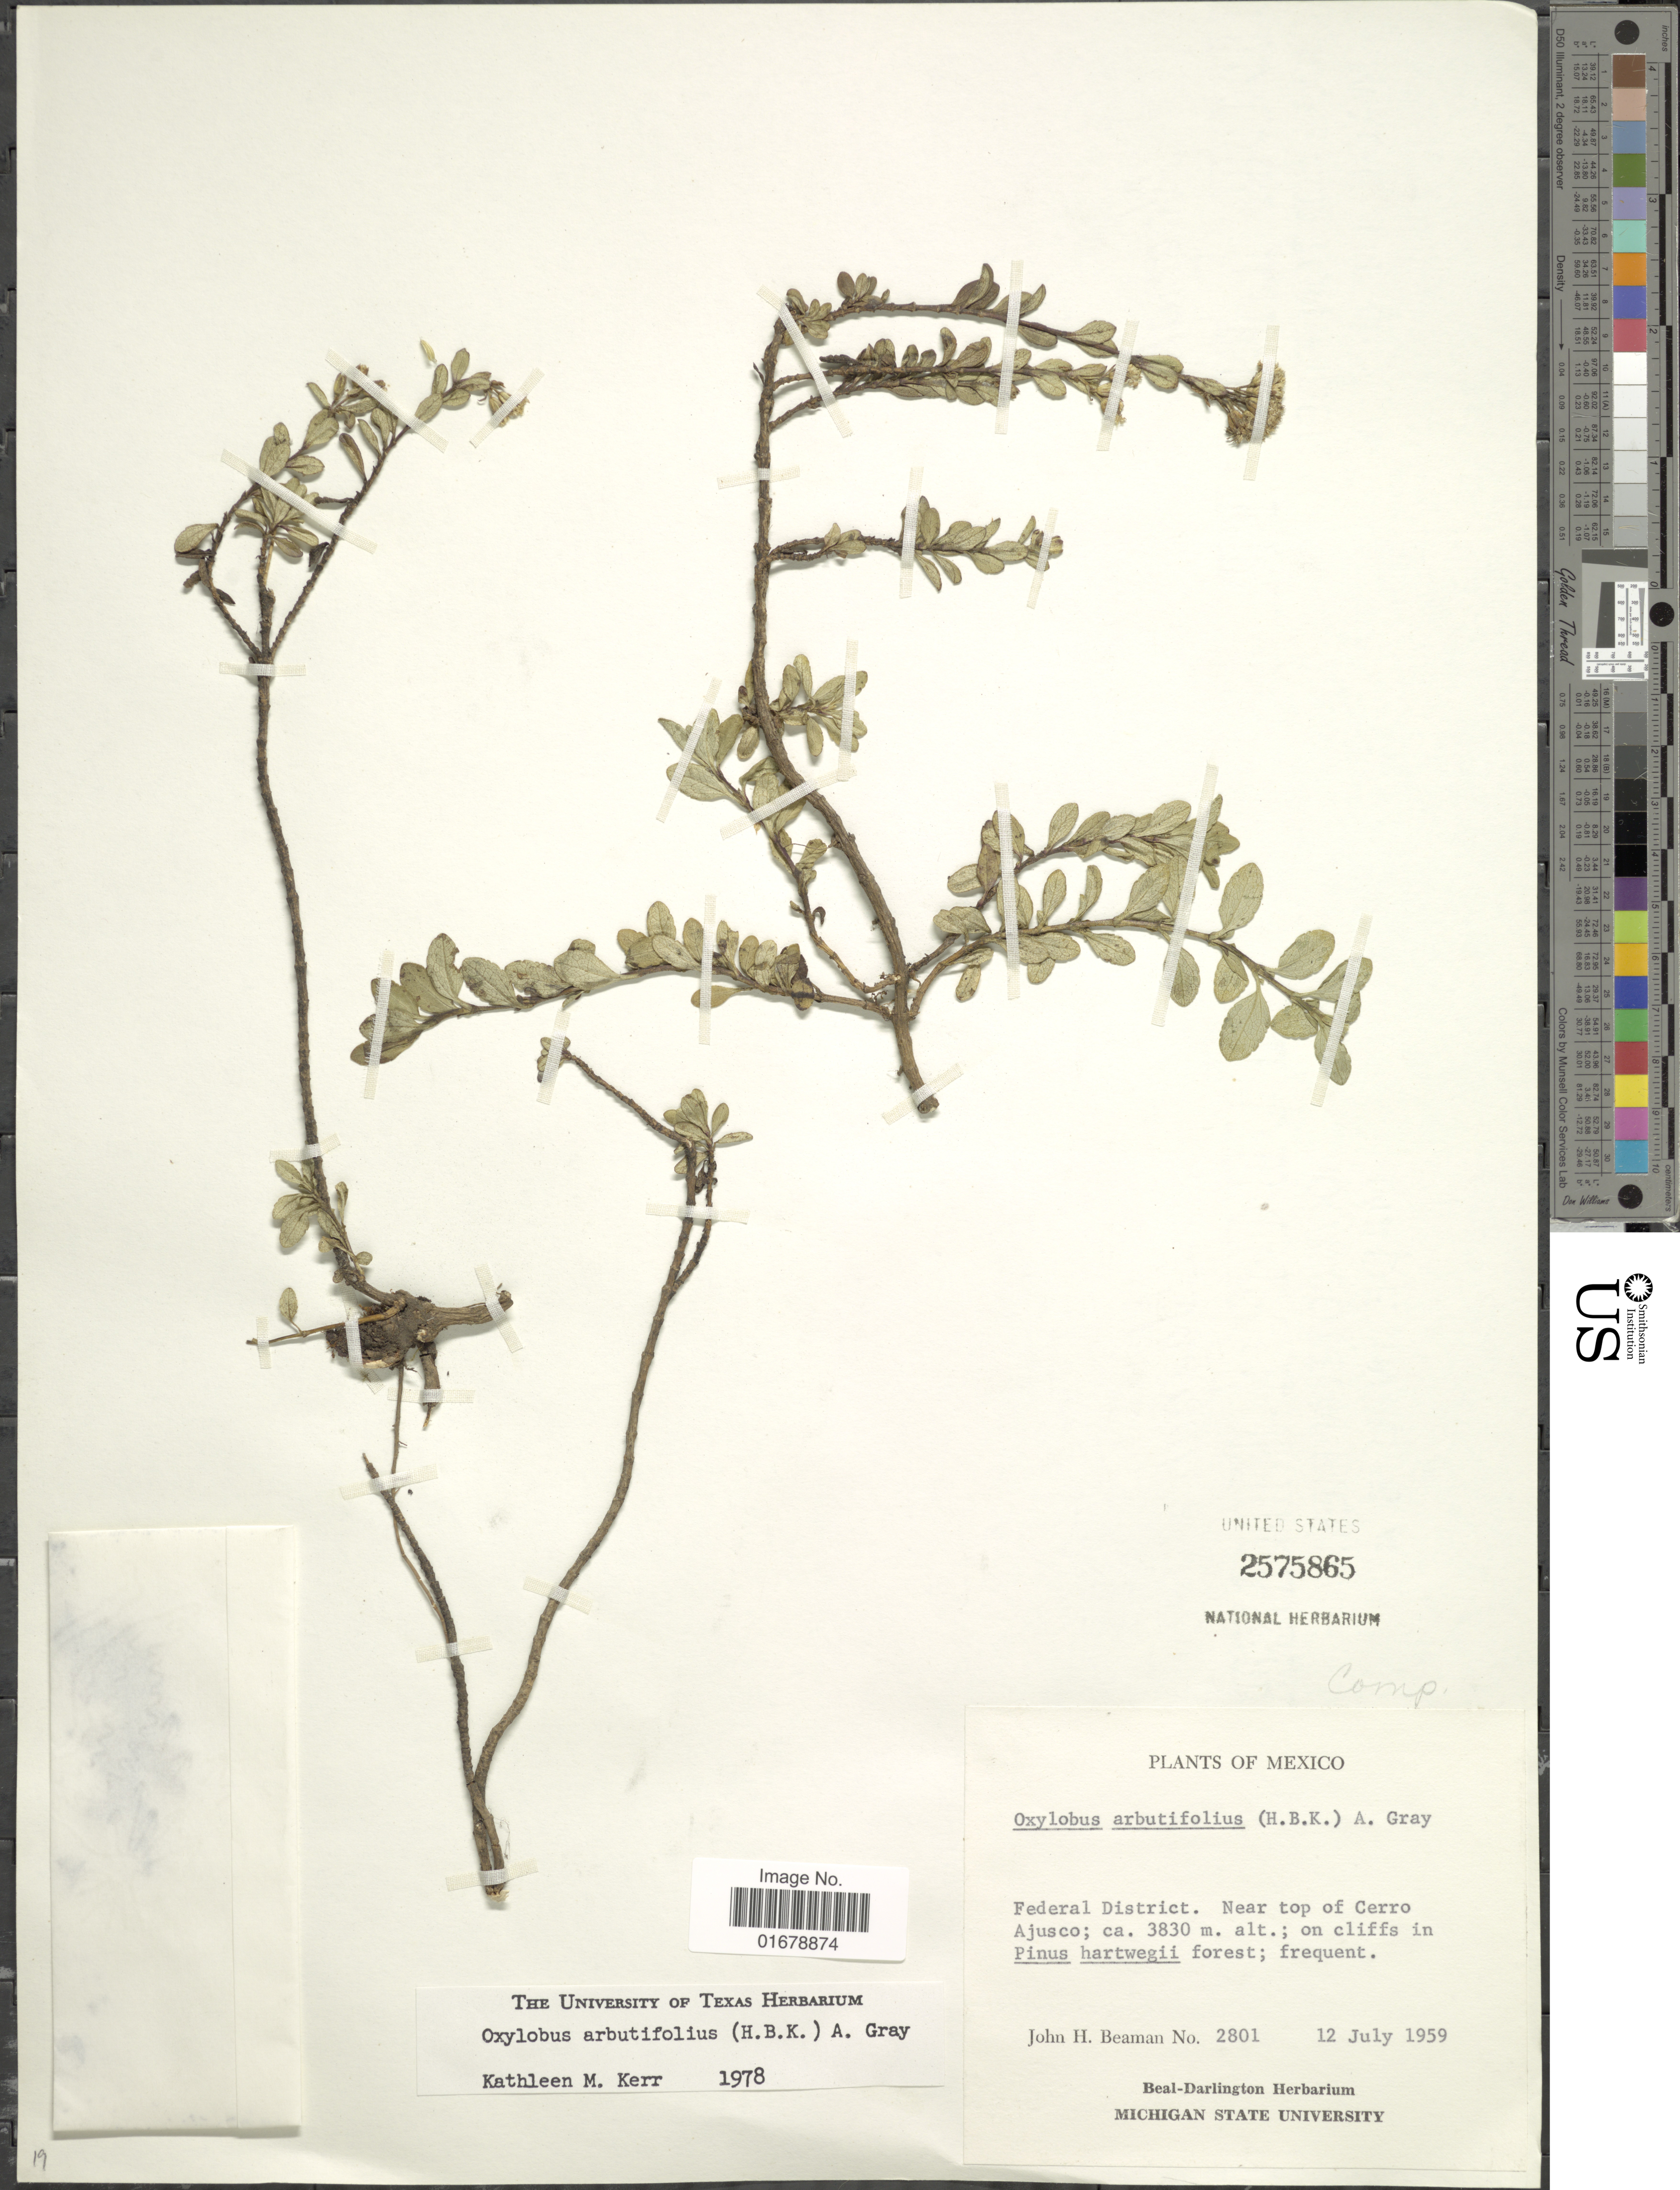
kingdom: Plantae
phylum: Tracheophyta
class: Magnoliopsida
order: Asterales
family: Asteraceae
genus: Oxylobus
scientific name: Oxylobus arbutifolius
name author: (Kunth) A. Gray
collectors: J. H. Beaman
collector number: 2801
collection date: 1959-07-12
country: Mexico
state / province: Distrito Federal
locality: México. Federal District. near top of Cerro Ajusco. on cliffs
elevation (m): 3830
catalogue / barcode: US 2575865